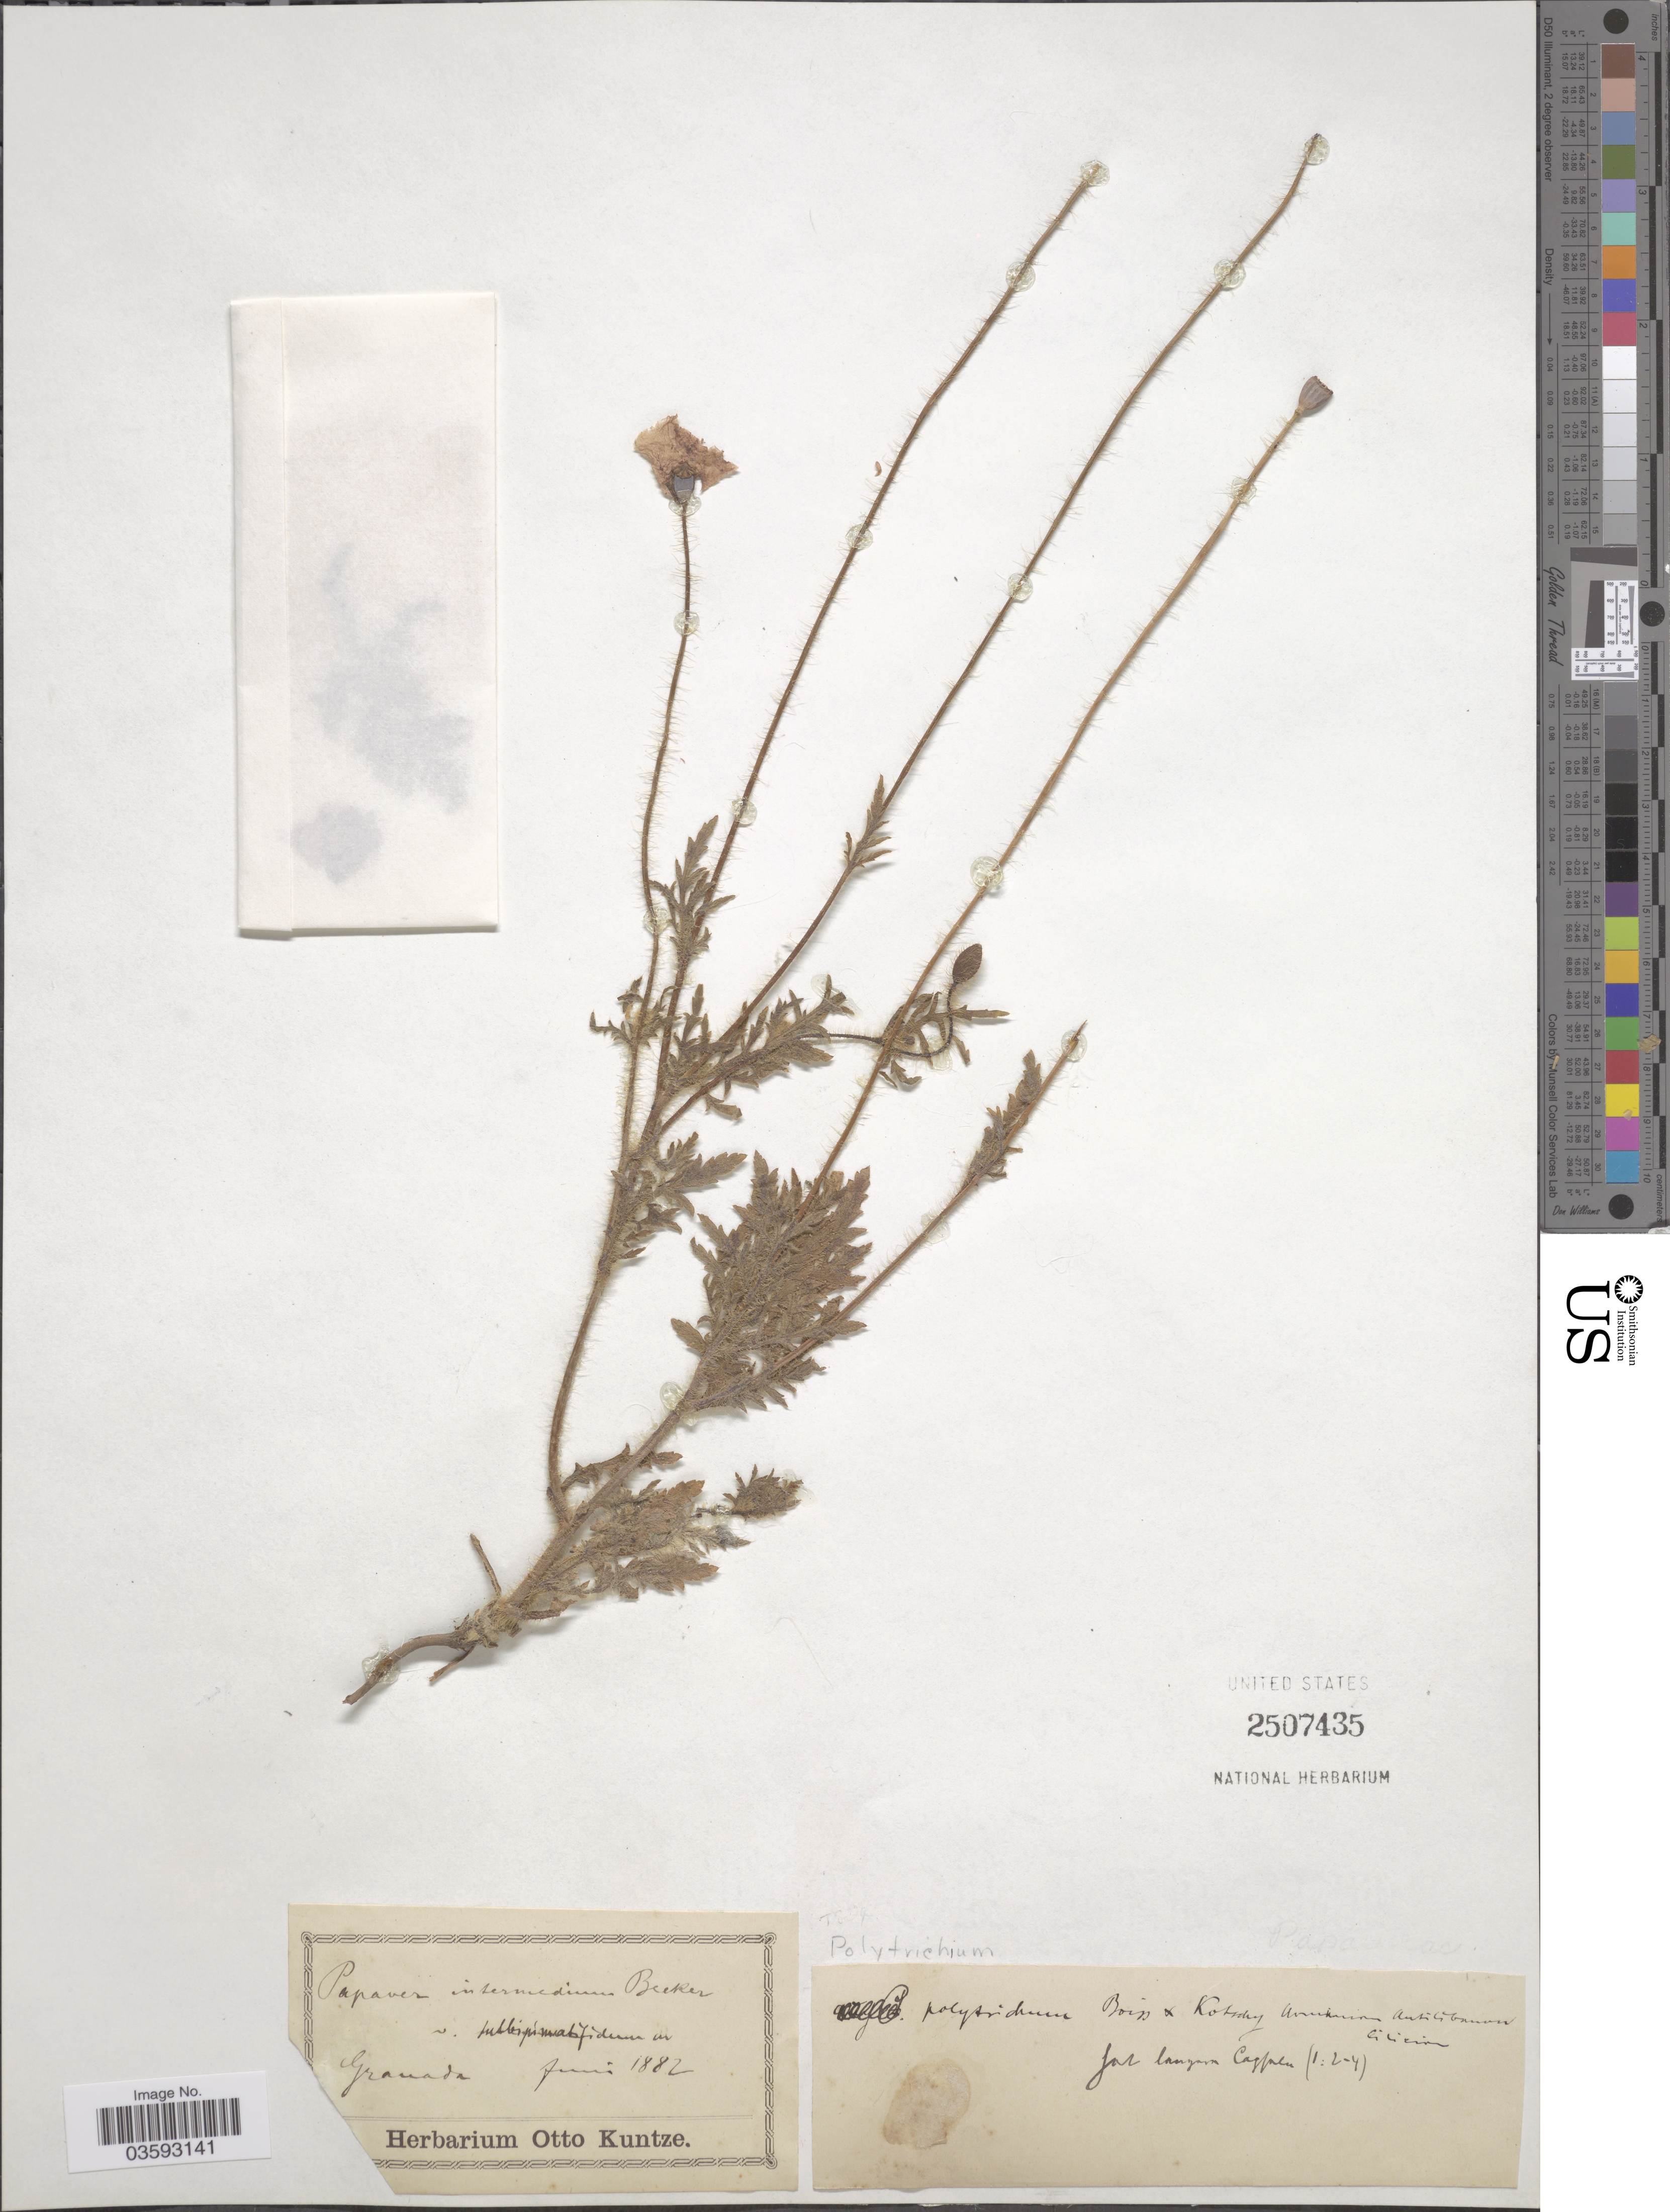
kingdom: Plantae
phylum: Tracheophyta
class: Magnoliopsida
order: Ranunculales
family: Papaveraceae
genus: Papaver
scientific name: Papaver rhoeas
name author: L.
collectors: ex herb. Otto Kuntze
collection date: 1882-06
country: Spain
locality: Granada.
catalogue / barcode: US 2507435